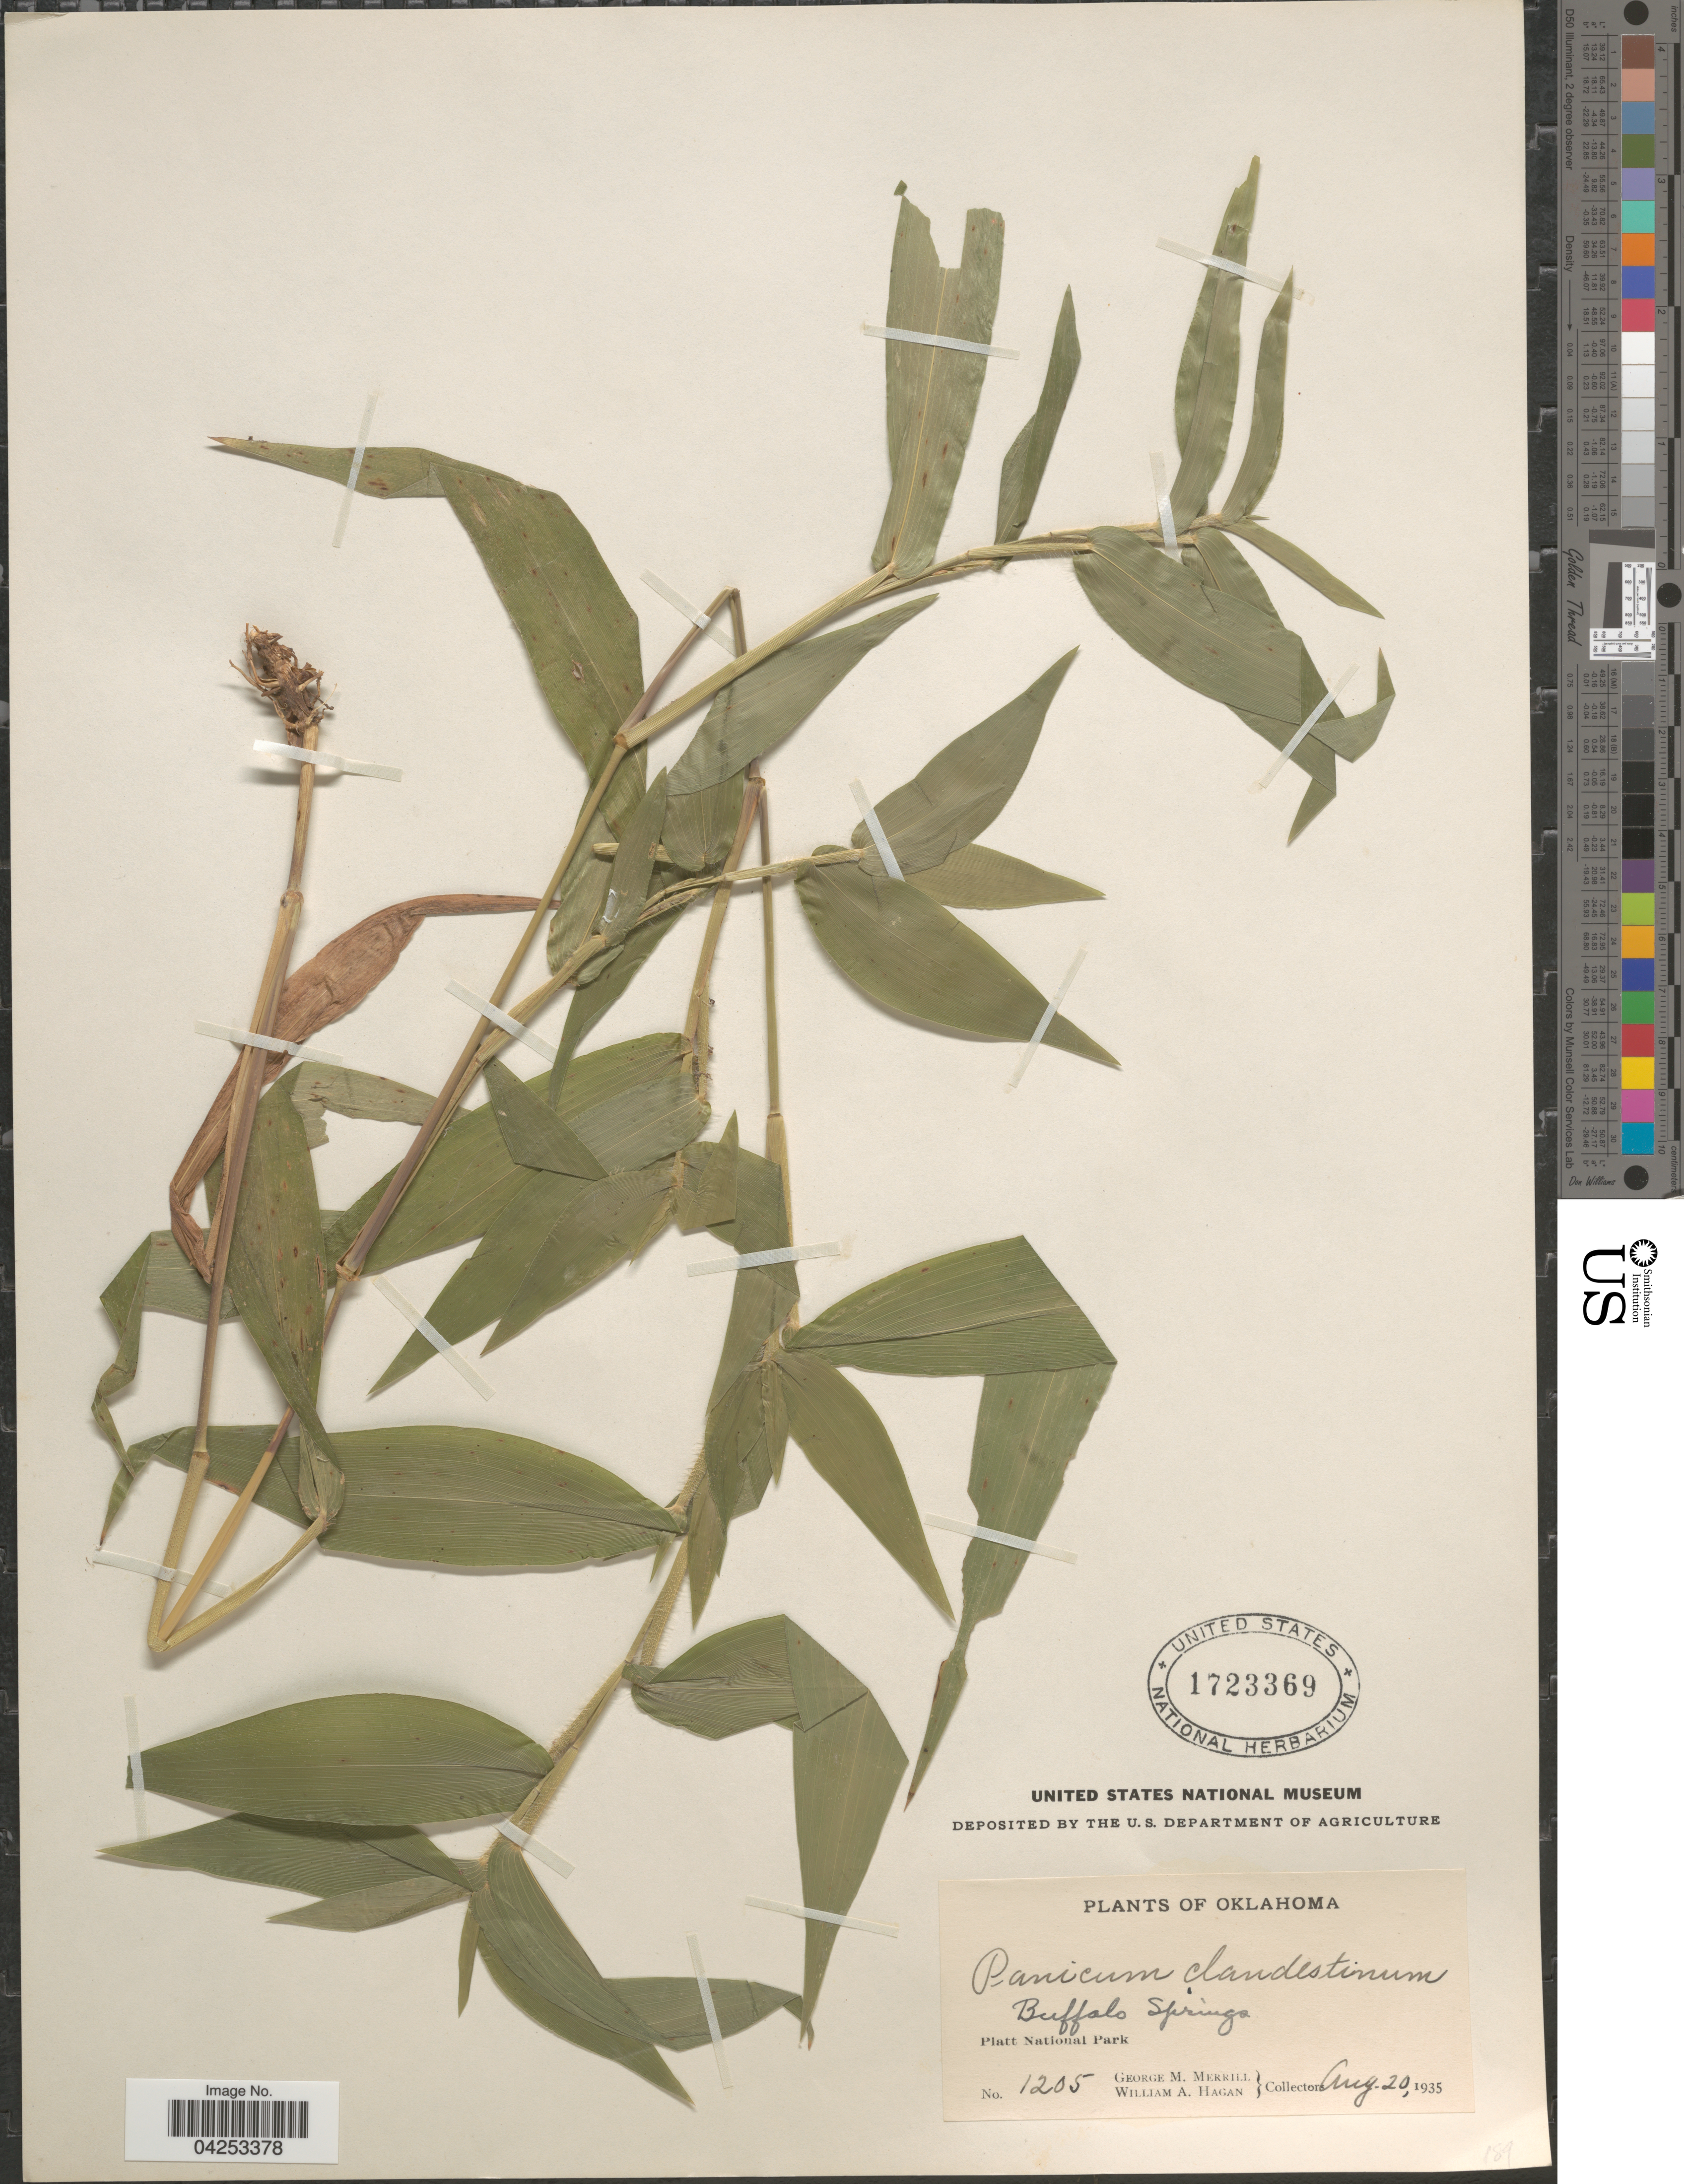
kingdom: Plantae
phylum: Tracheophyta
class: Liliopsida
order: Poales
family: Poaceae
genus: Dichanthelium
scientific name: Dichanthelium clandestinum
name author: (L.) Gould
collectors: G. M. Merrill & W. Hagan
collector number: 1205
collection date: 1935-08-20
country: United States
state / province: Oklahoma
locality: Buffalo Springs. Platt National Park.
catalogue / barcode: US 1723369